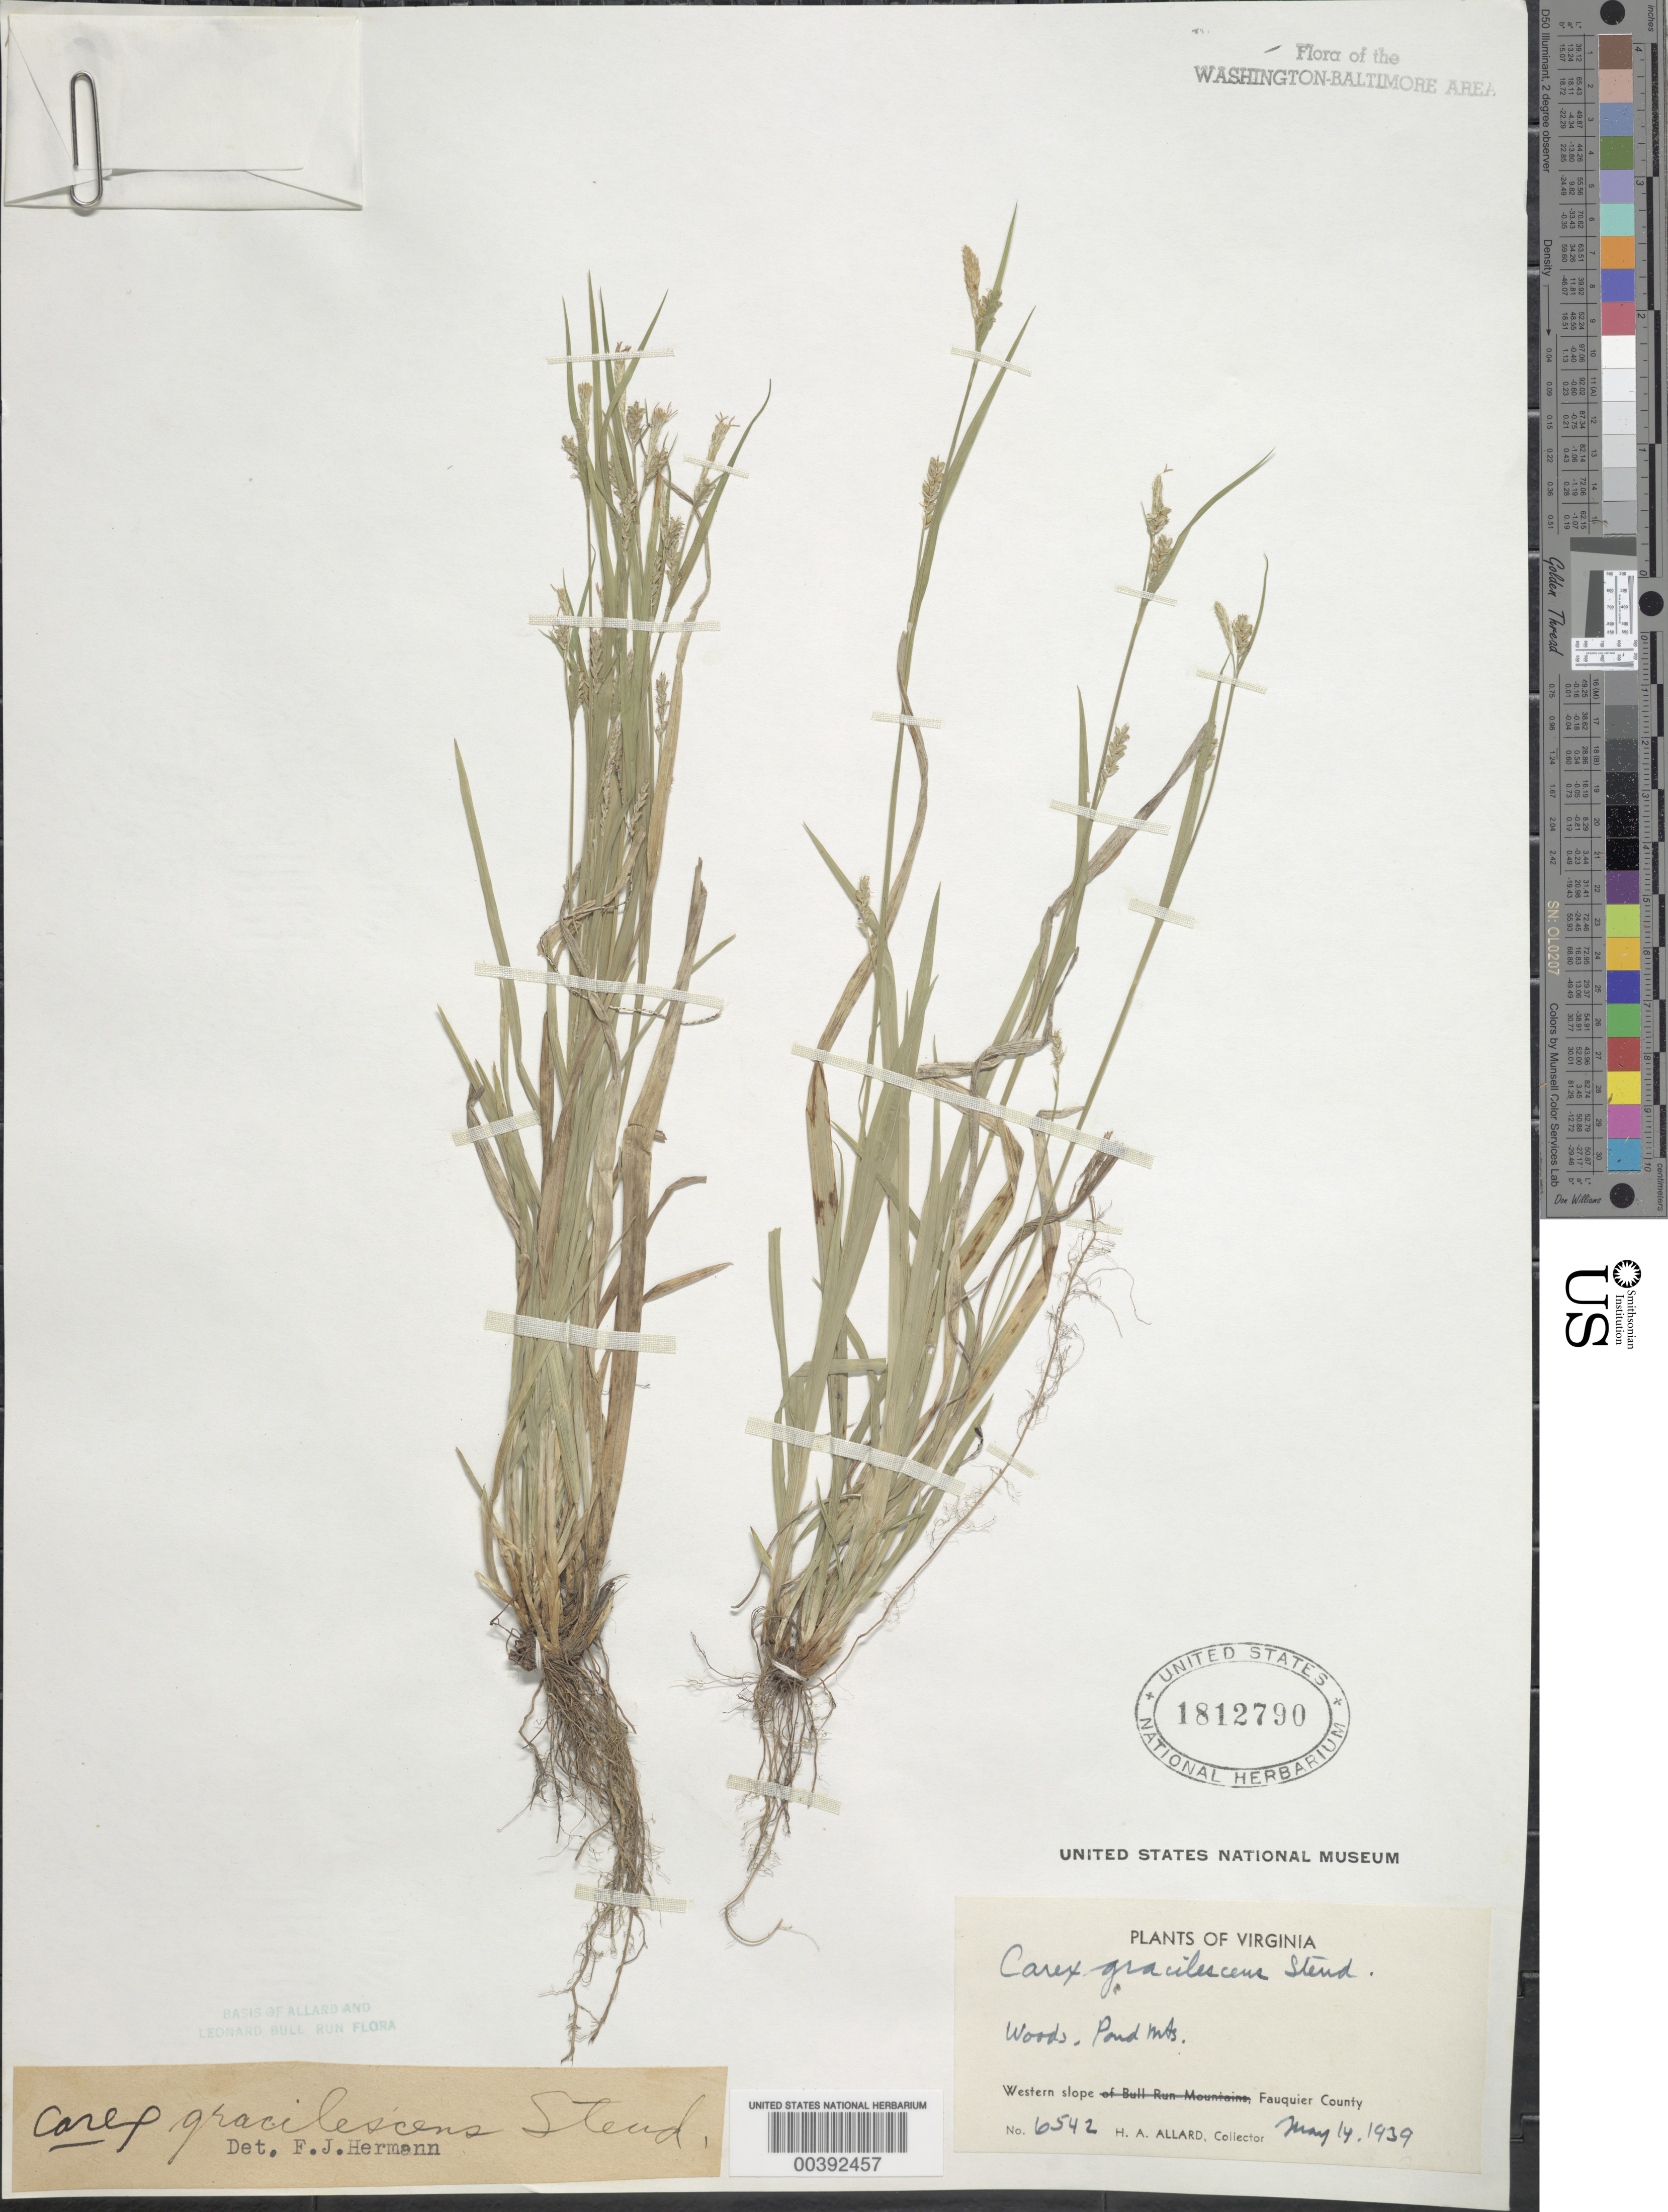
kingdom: Plantae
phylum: Tracheophyta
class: Liliopsida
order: Poales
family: Cyperaceae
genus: Carex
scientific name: Carex gracilescens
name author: Steud.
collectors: H. A. Allard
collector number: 6542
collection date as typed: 14 May 1939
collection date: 1939-05-14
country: United States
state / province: Virginia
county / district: Fauquier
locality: Pond Mountains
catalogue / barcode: US 1812790